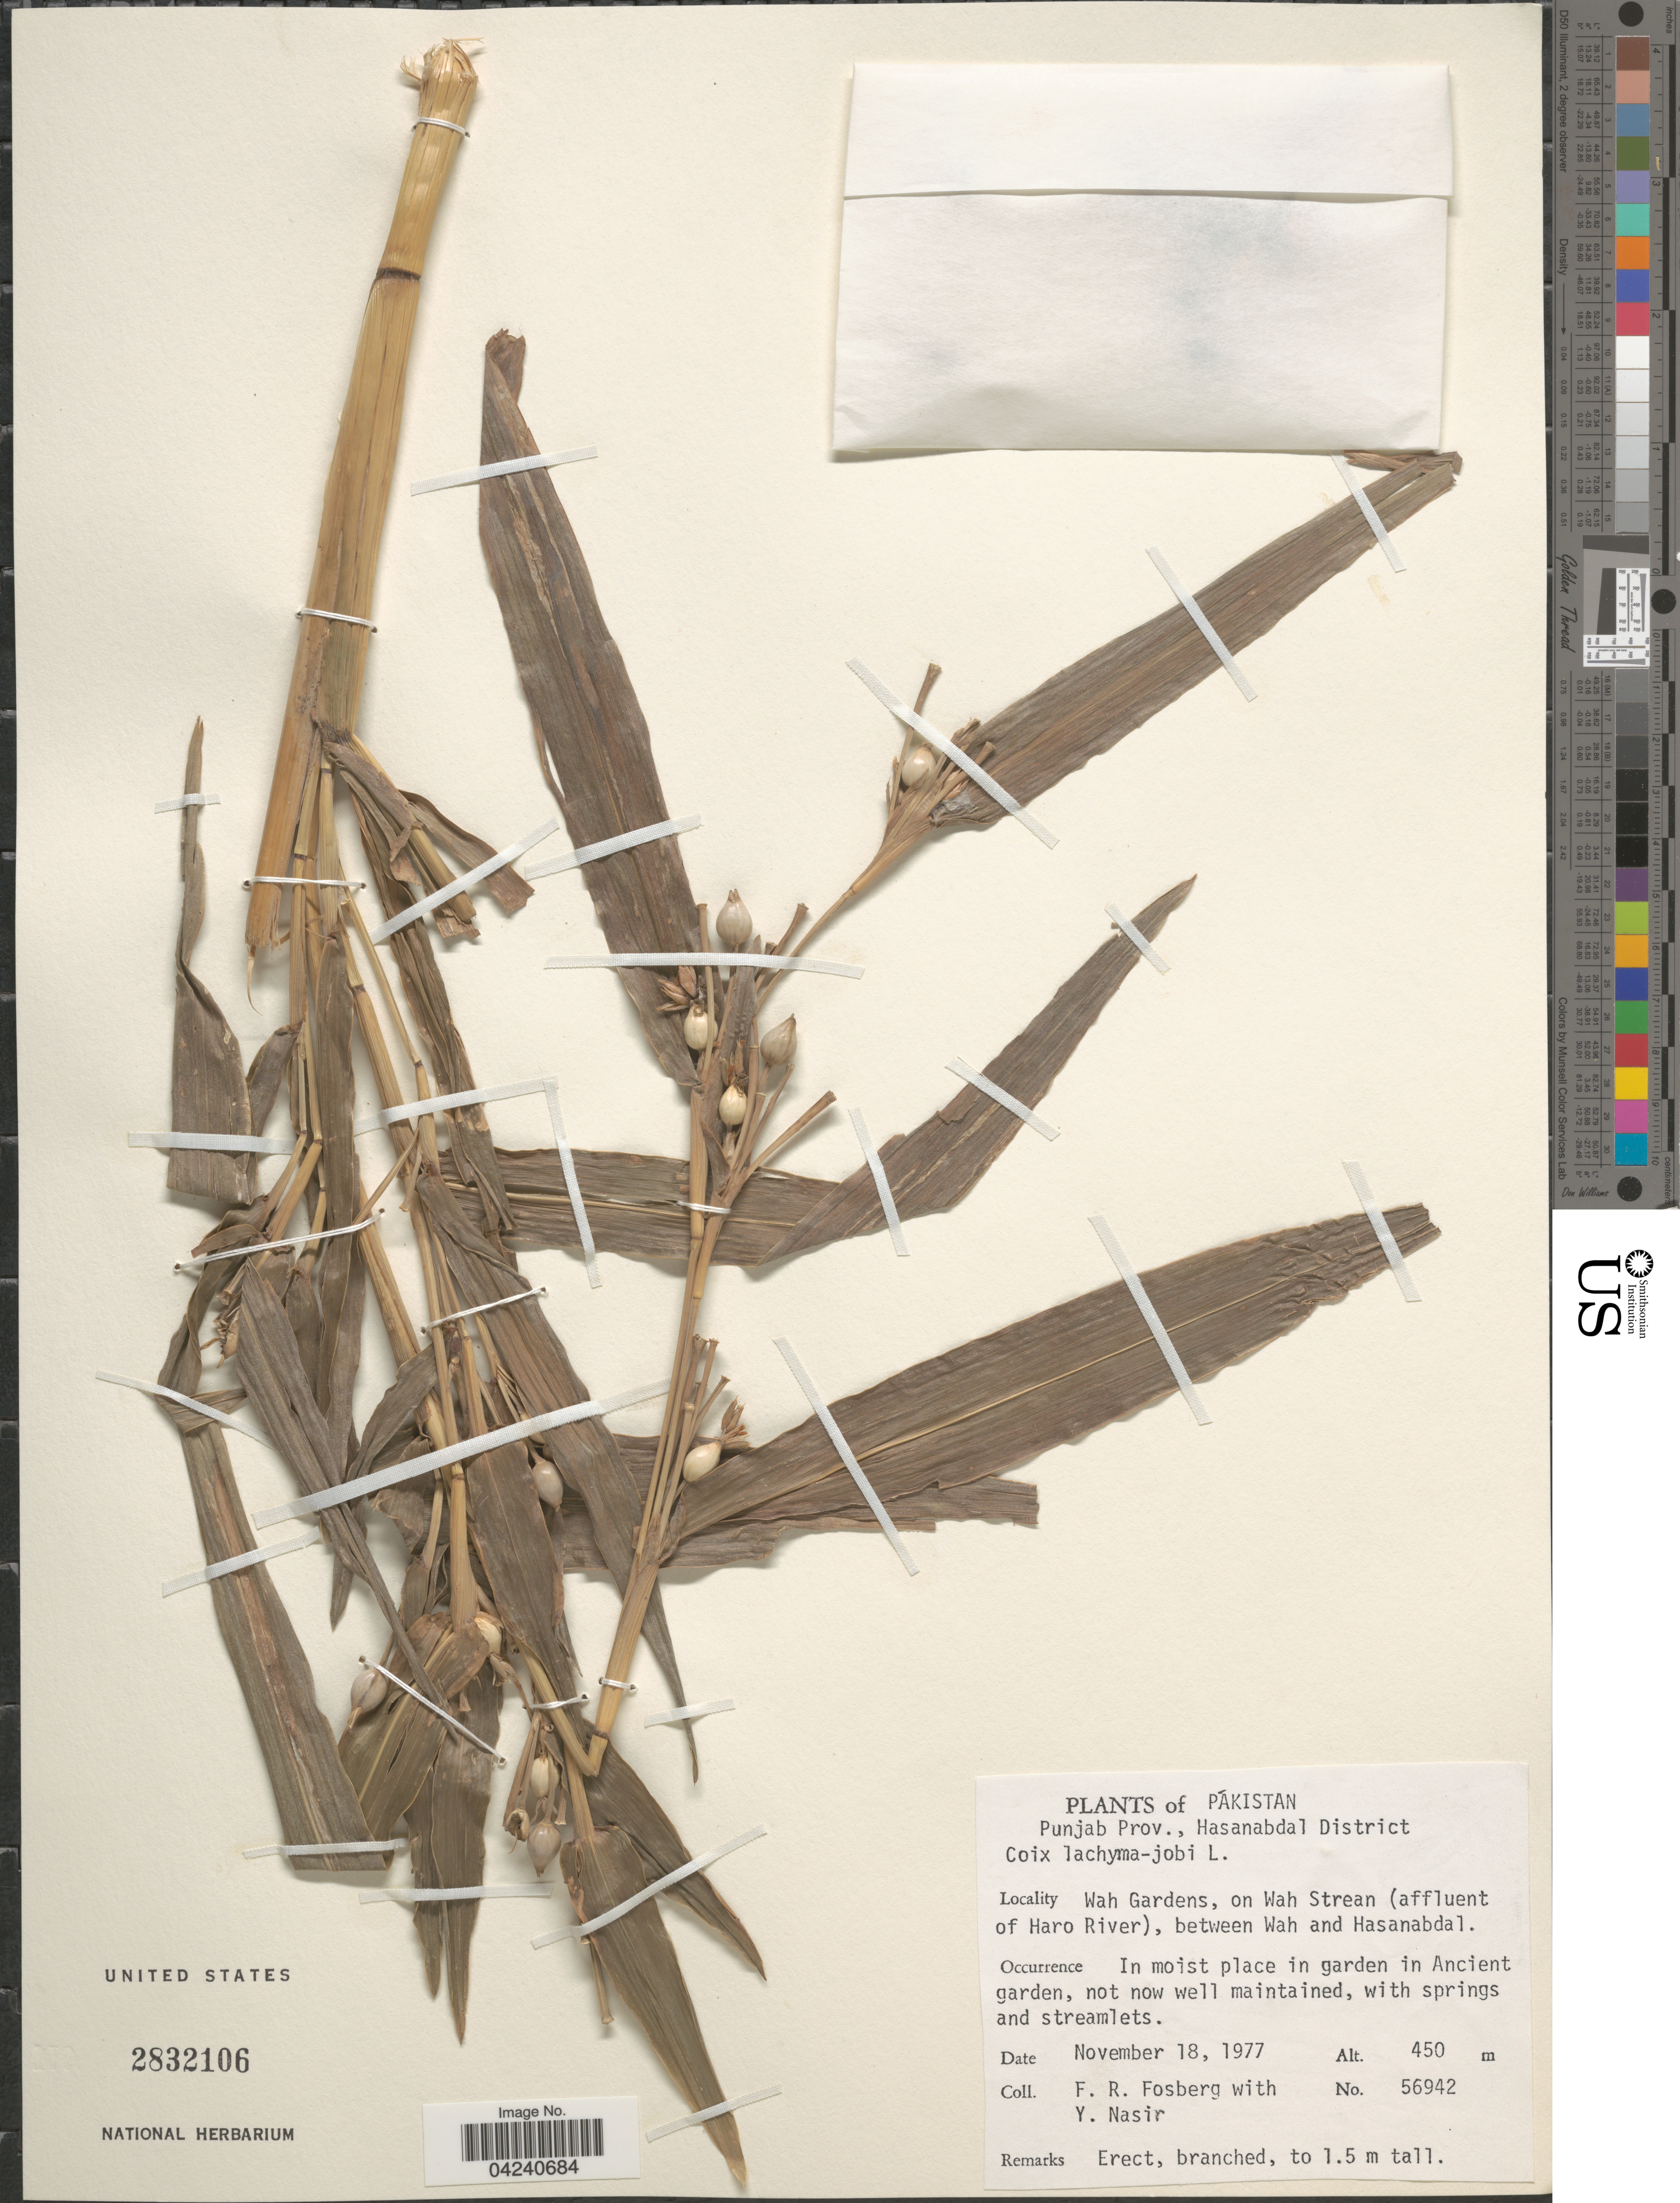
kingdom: Plantae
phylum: Tracheophyta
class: Liliopsida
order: Poales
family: Poaceae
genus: Coix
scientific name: Coix lacryma-jobi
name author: L.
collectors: F. R. Fosberg & Y. Nasir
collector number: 56942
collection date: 1977-11-18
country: Pakistan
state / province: Punjab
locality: Hasanabdal District. Wah Gardens, on Wah Stream (affluent of Haro River), between Wah and Hasanabdal. In garden in Ancient garden.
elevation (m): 450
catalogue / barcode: US 2832106